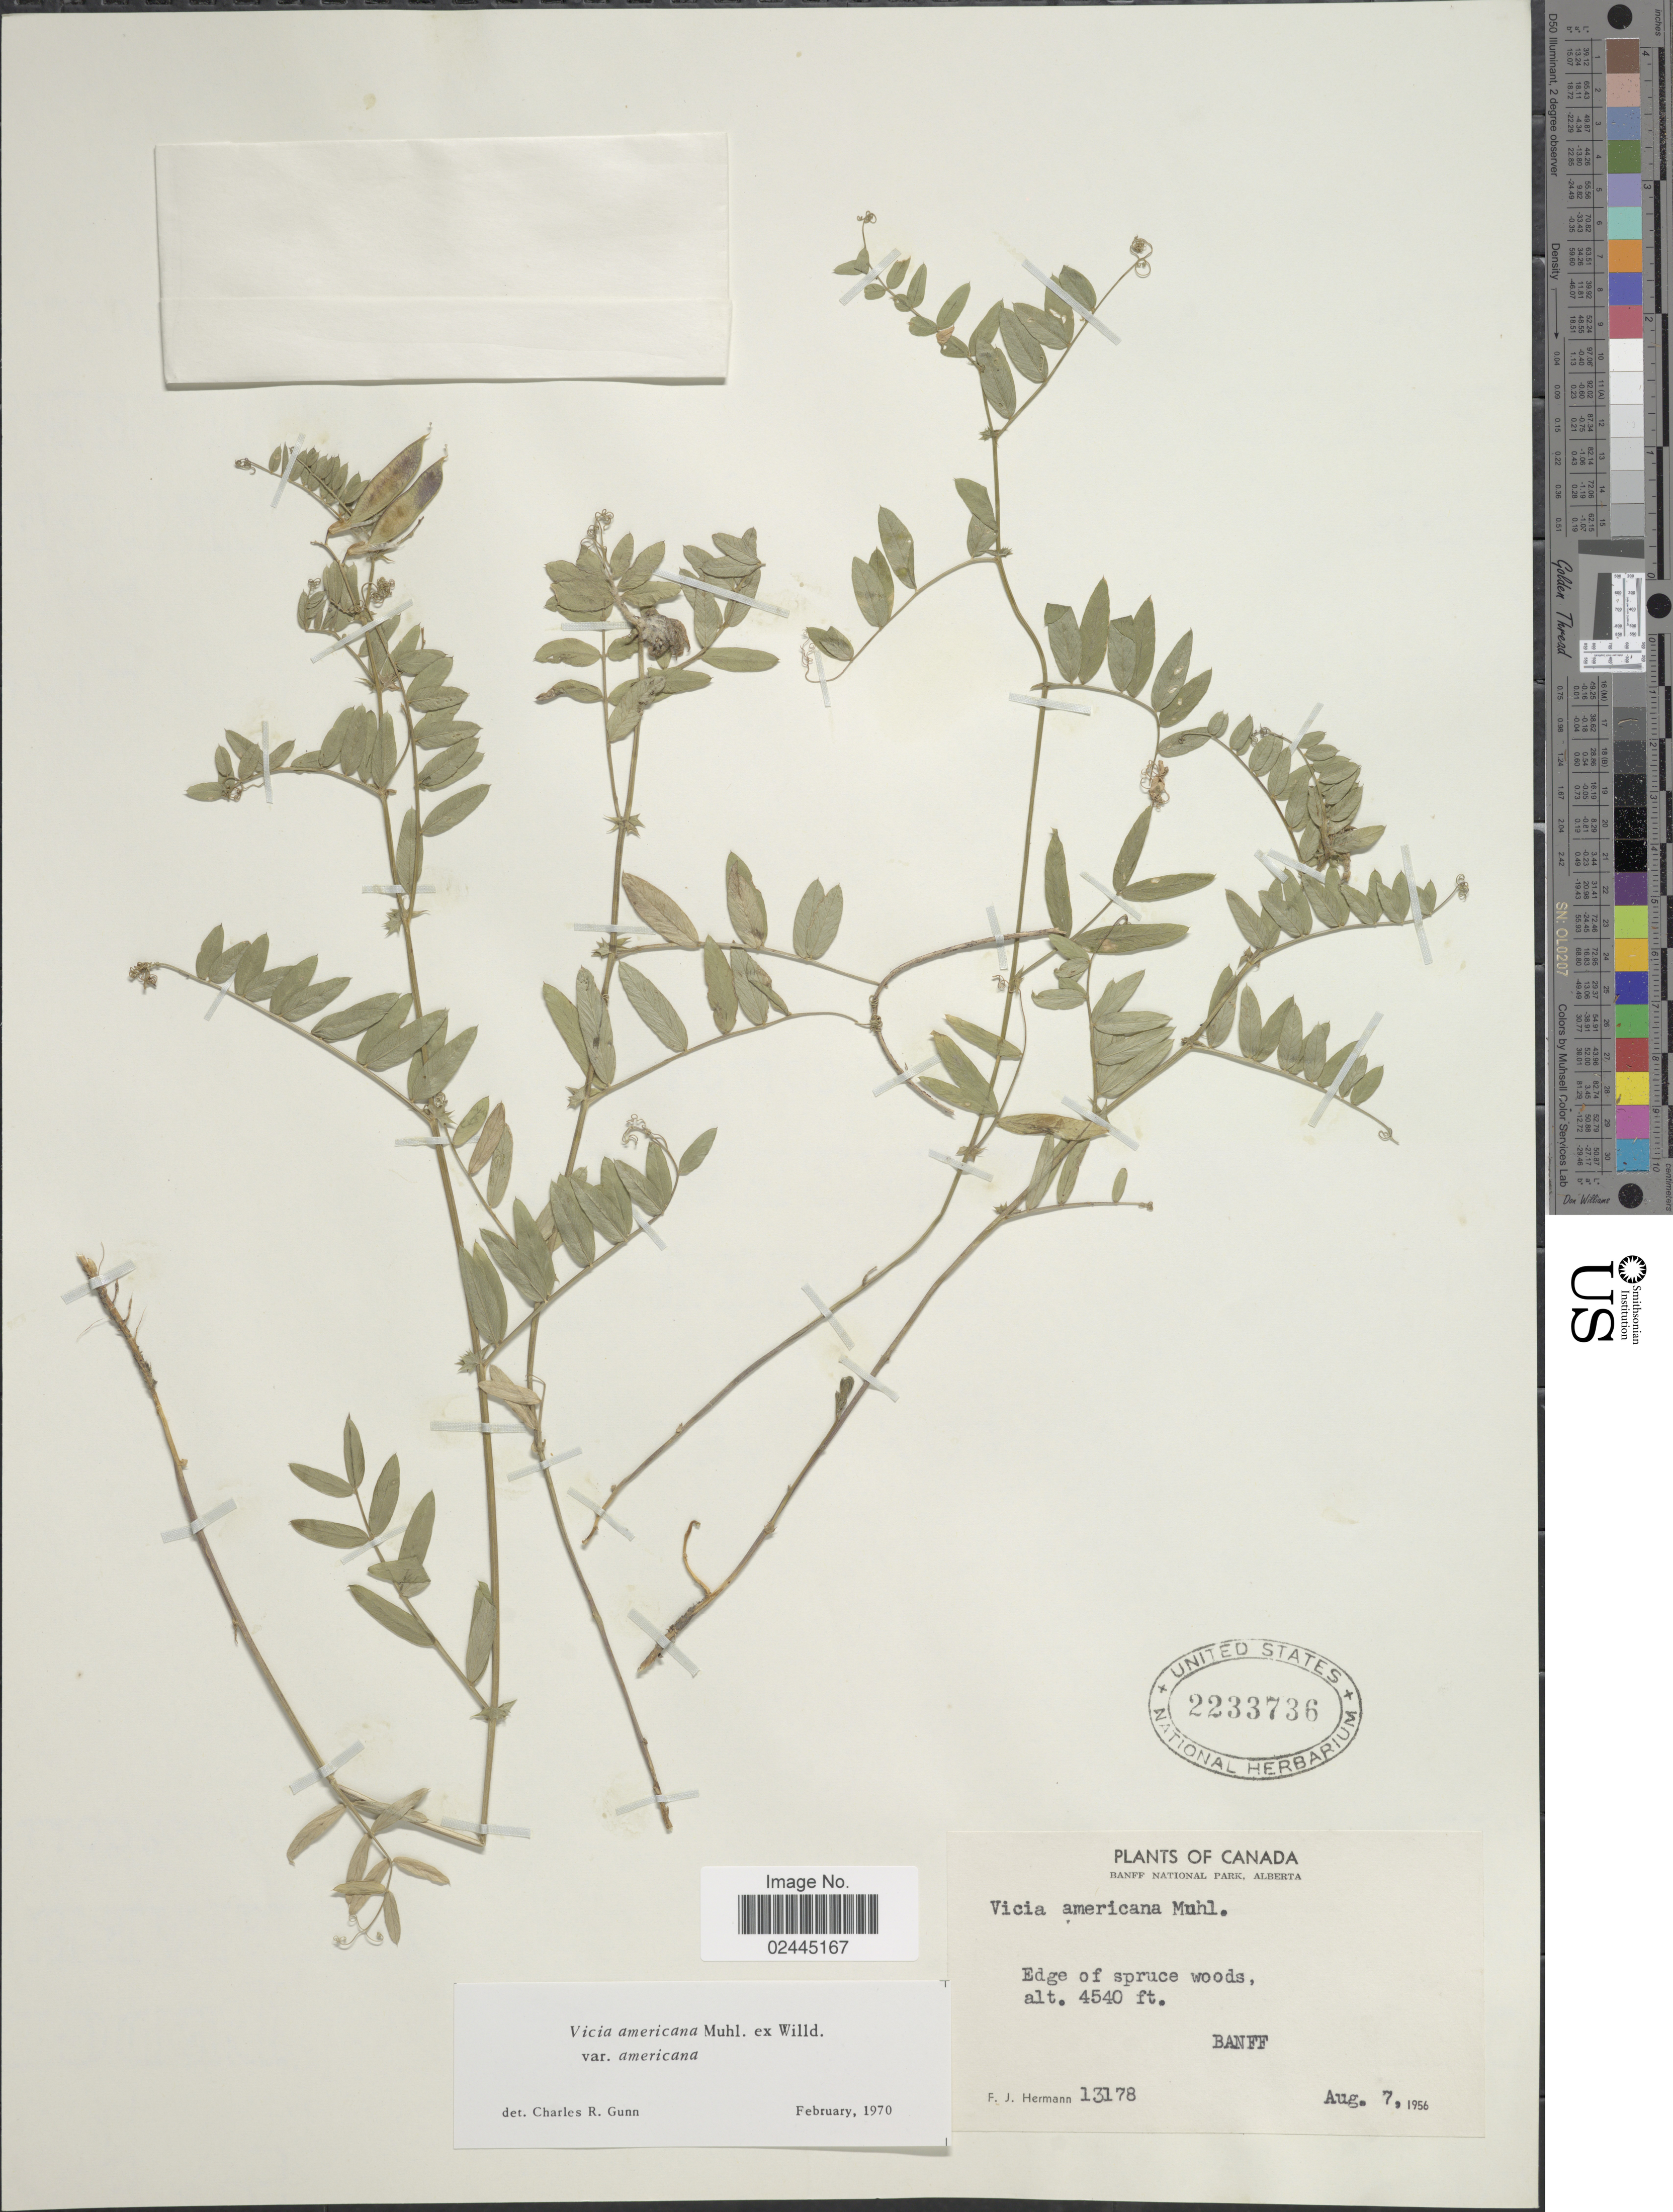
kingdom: Plantae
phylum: Tracheophyta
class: Magnoliopsida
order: Fabales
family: Fabaceae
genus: Vicia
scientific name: Vicia americana var. americana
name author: Muhl. ex Willd.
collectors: F. J. Hermann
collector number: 13178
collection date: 1956-08-07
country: Canada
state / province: Alberta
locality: Banff National Park, Banff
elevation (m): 1384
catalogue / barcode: US 2233736